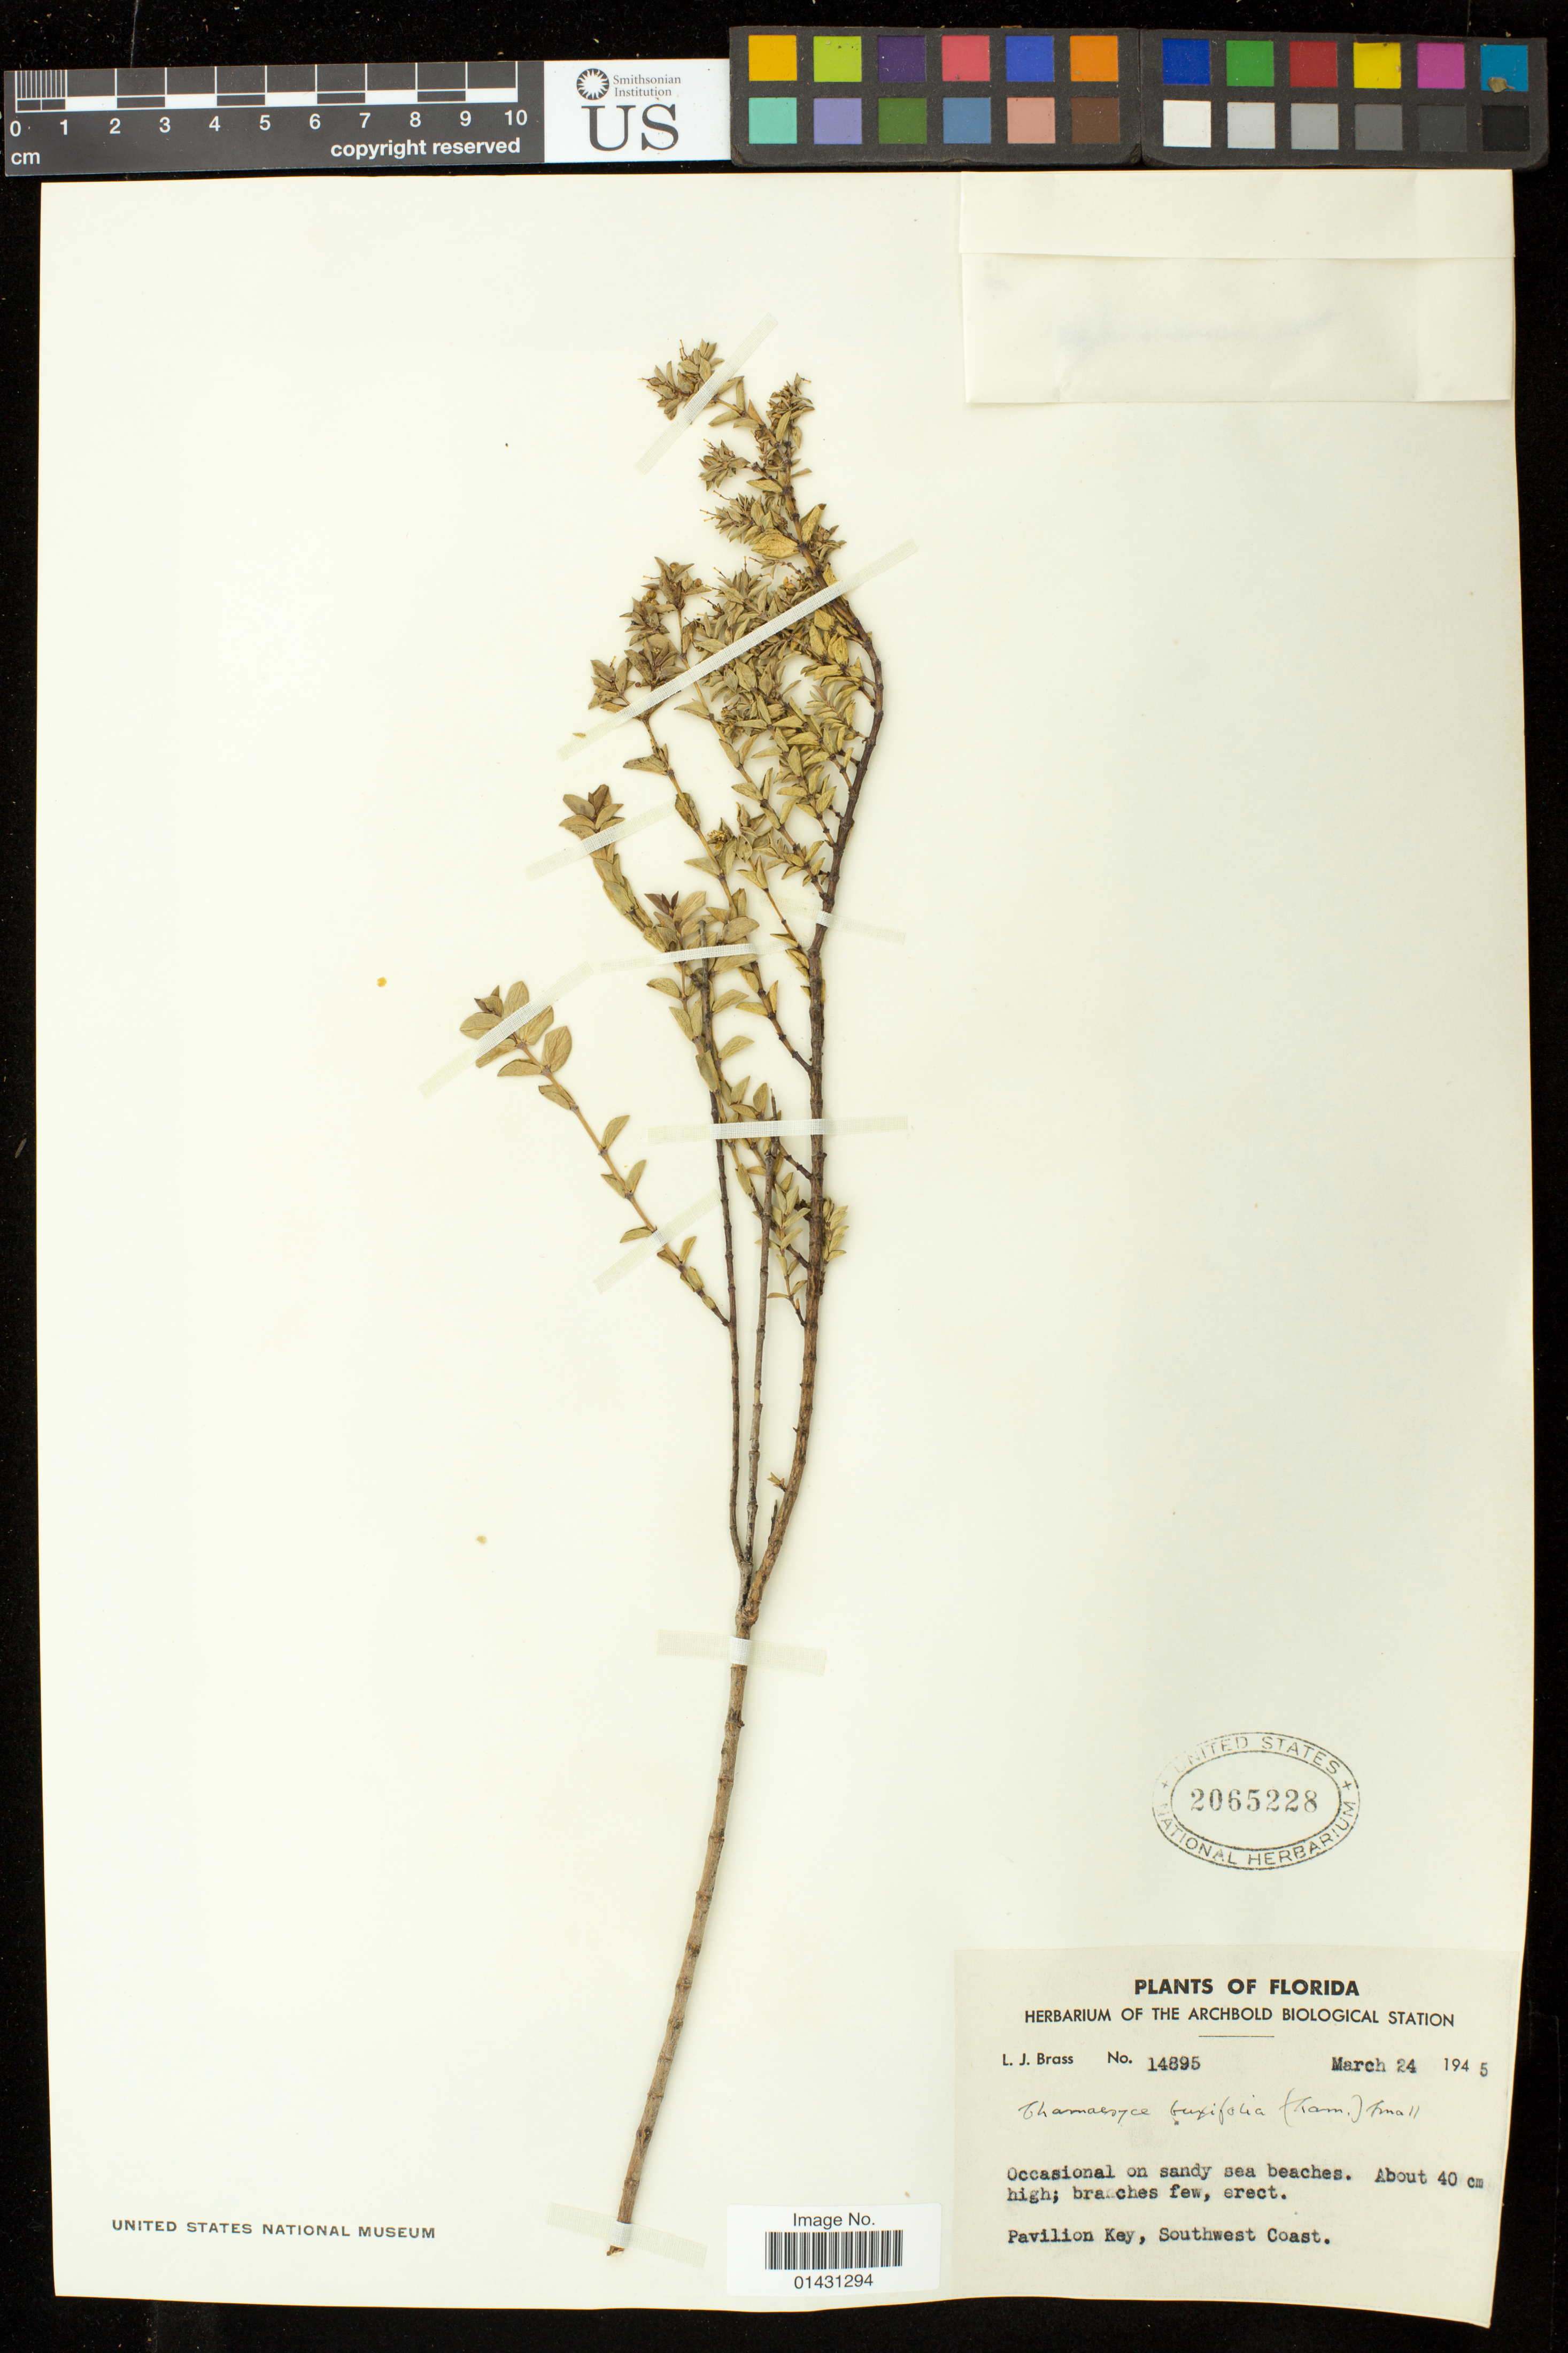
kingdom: Plantae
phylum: Tracheophyta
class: Magnoliopsida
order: Malpighiales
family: Euphorbiaceae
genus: Euphorbia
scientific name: Euphorbia mesembryanthemifolia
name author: Jacq.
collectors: L. J. Brass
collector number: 14895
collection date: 1945-03-24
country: United States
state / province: Florida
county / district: Monroe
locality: Pavilion Key, Southwest Coast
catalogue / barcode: US 2065228